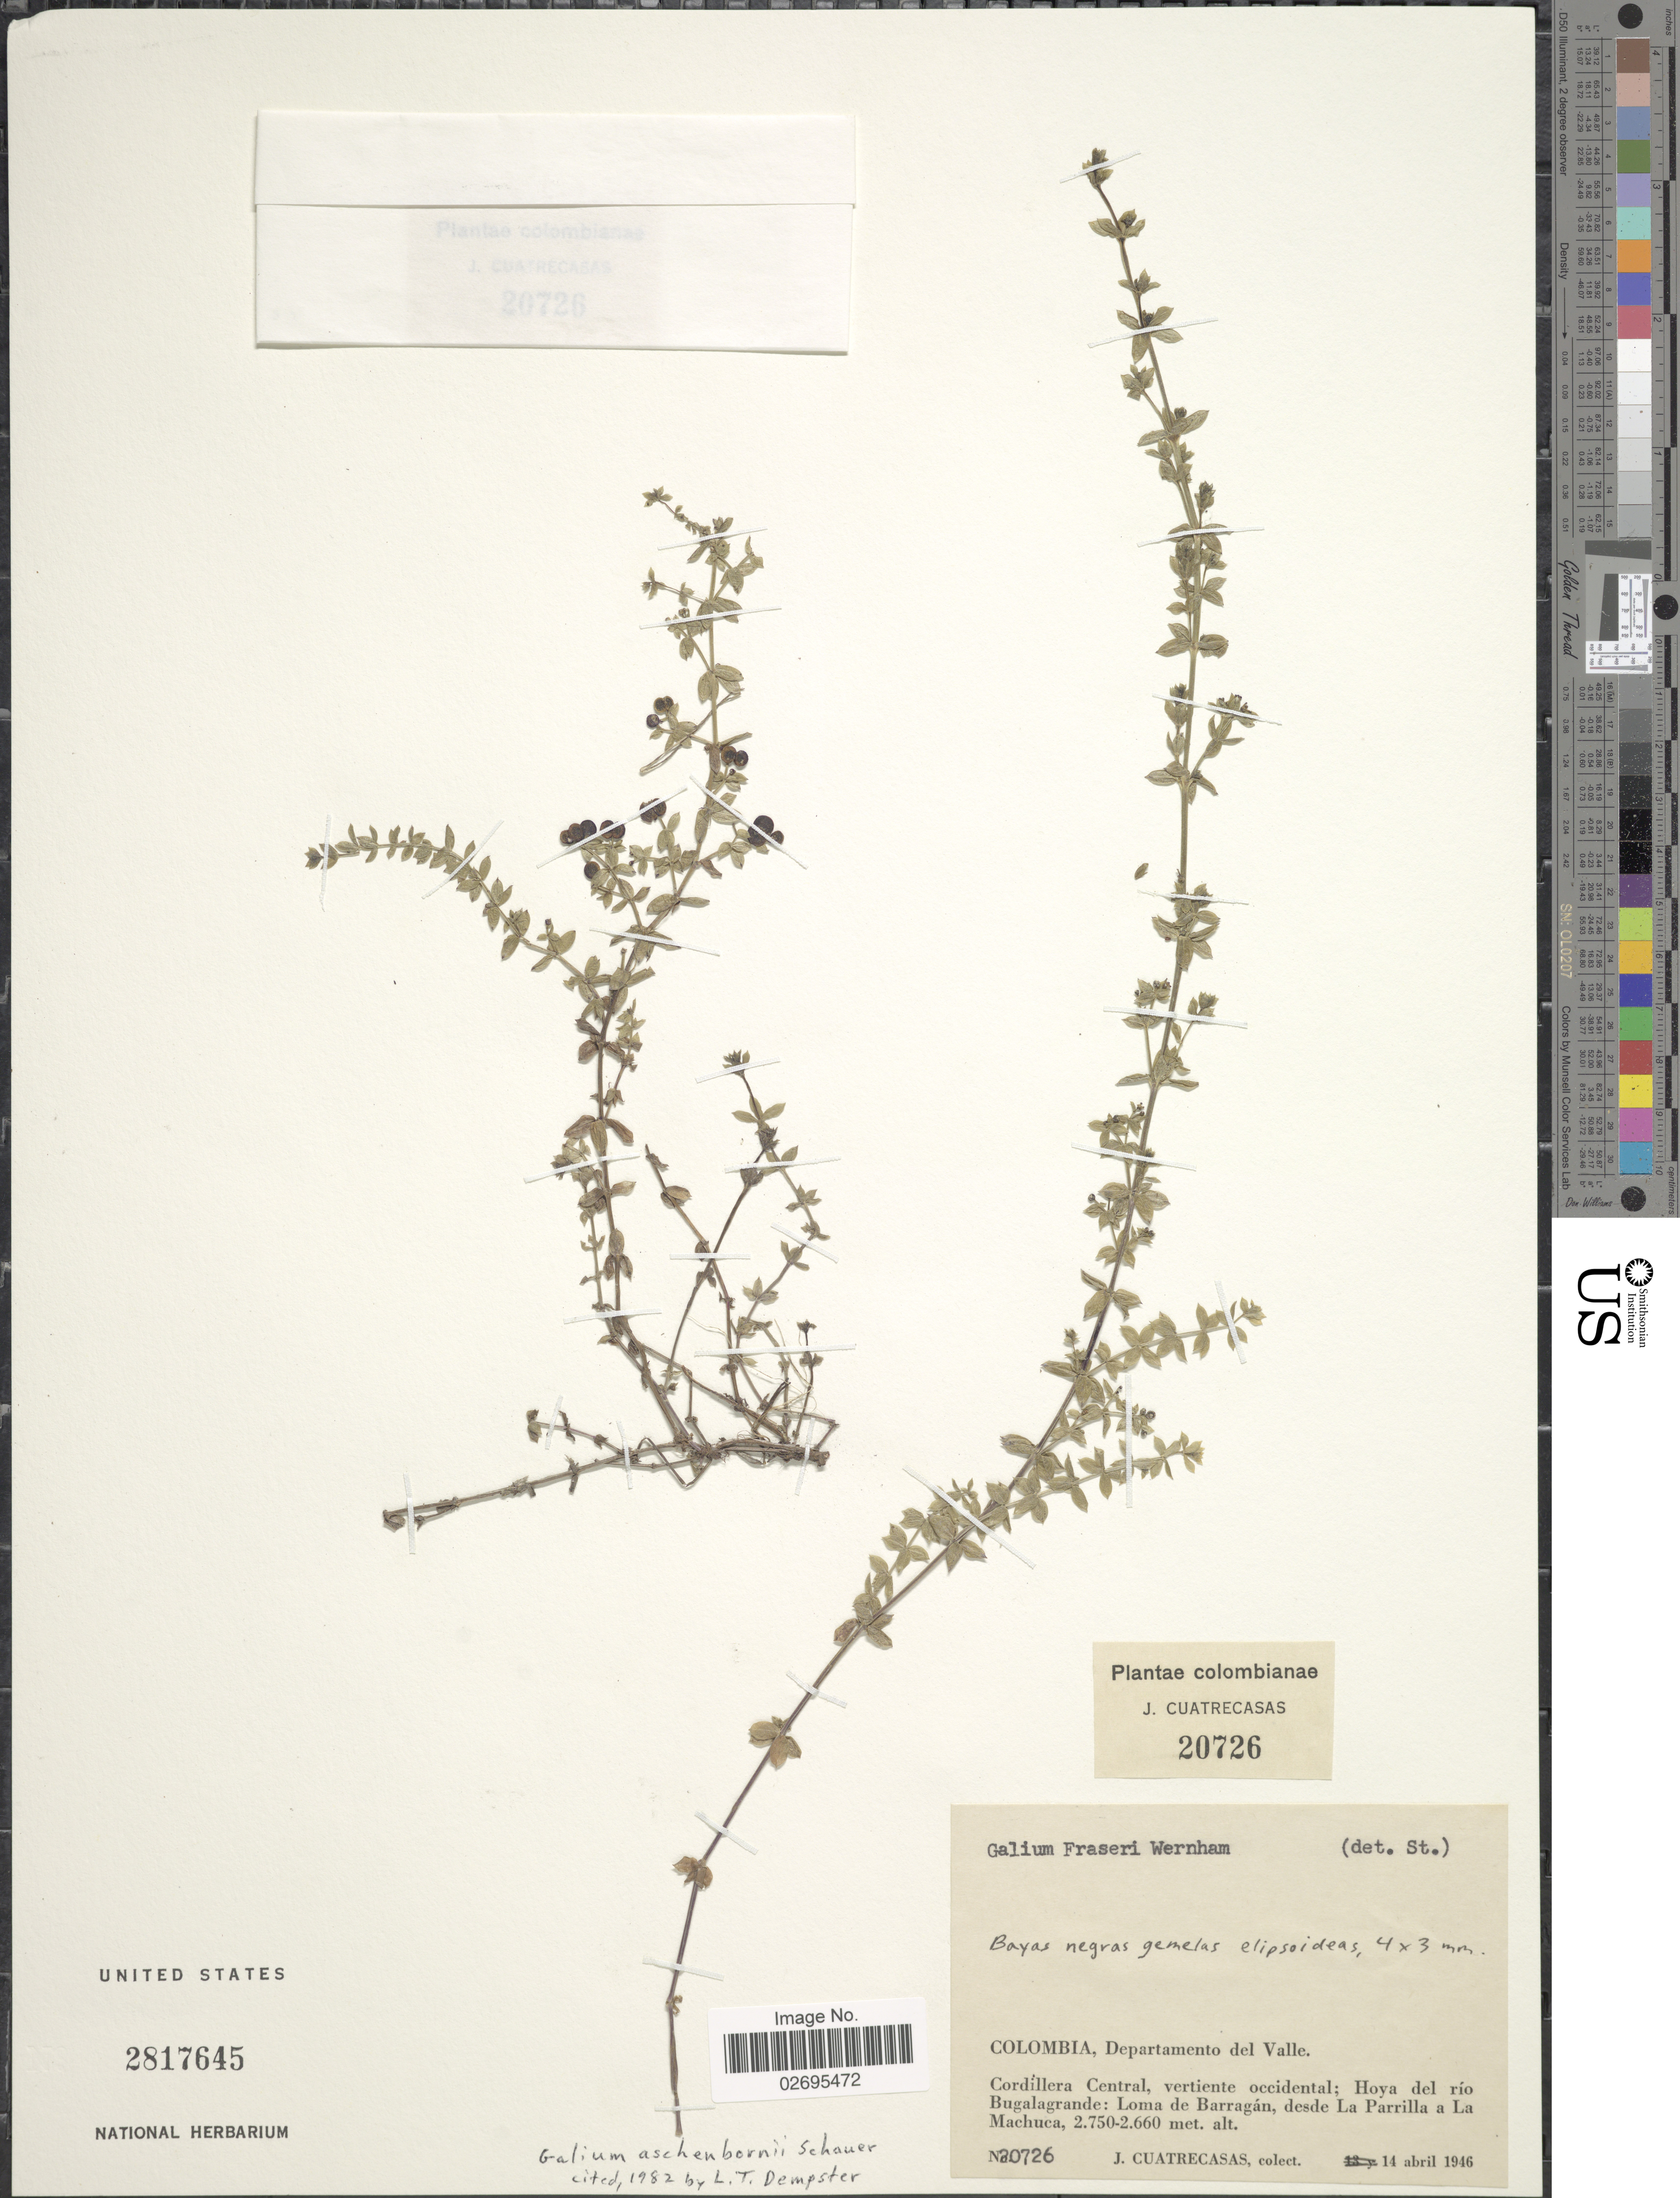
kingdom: Plantae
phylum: Tracheophyta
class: Magnoliopsida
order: Gentianales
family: Rubiaceae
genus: Galium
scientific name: Galium aschenbornii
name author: Schauer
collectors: J. Cuatrecasas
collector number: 20726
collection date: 1946-04-14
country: Colombia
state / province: Valle del Cauca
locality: Departamento del Valle, Cordillera Central, vertiente occidental; Hoya del río Bugalagrande; Loma de Barragán, desde La Parrilla a La Machuca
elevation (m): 2660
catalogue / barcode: US 2817645